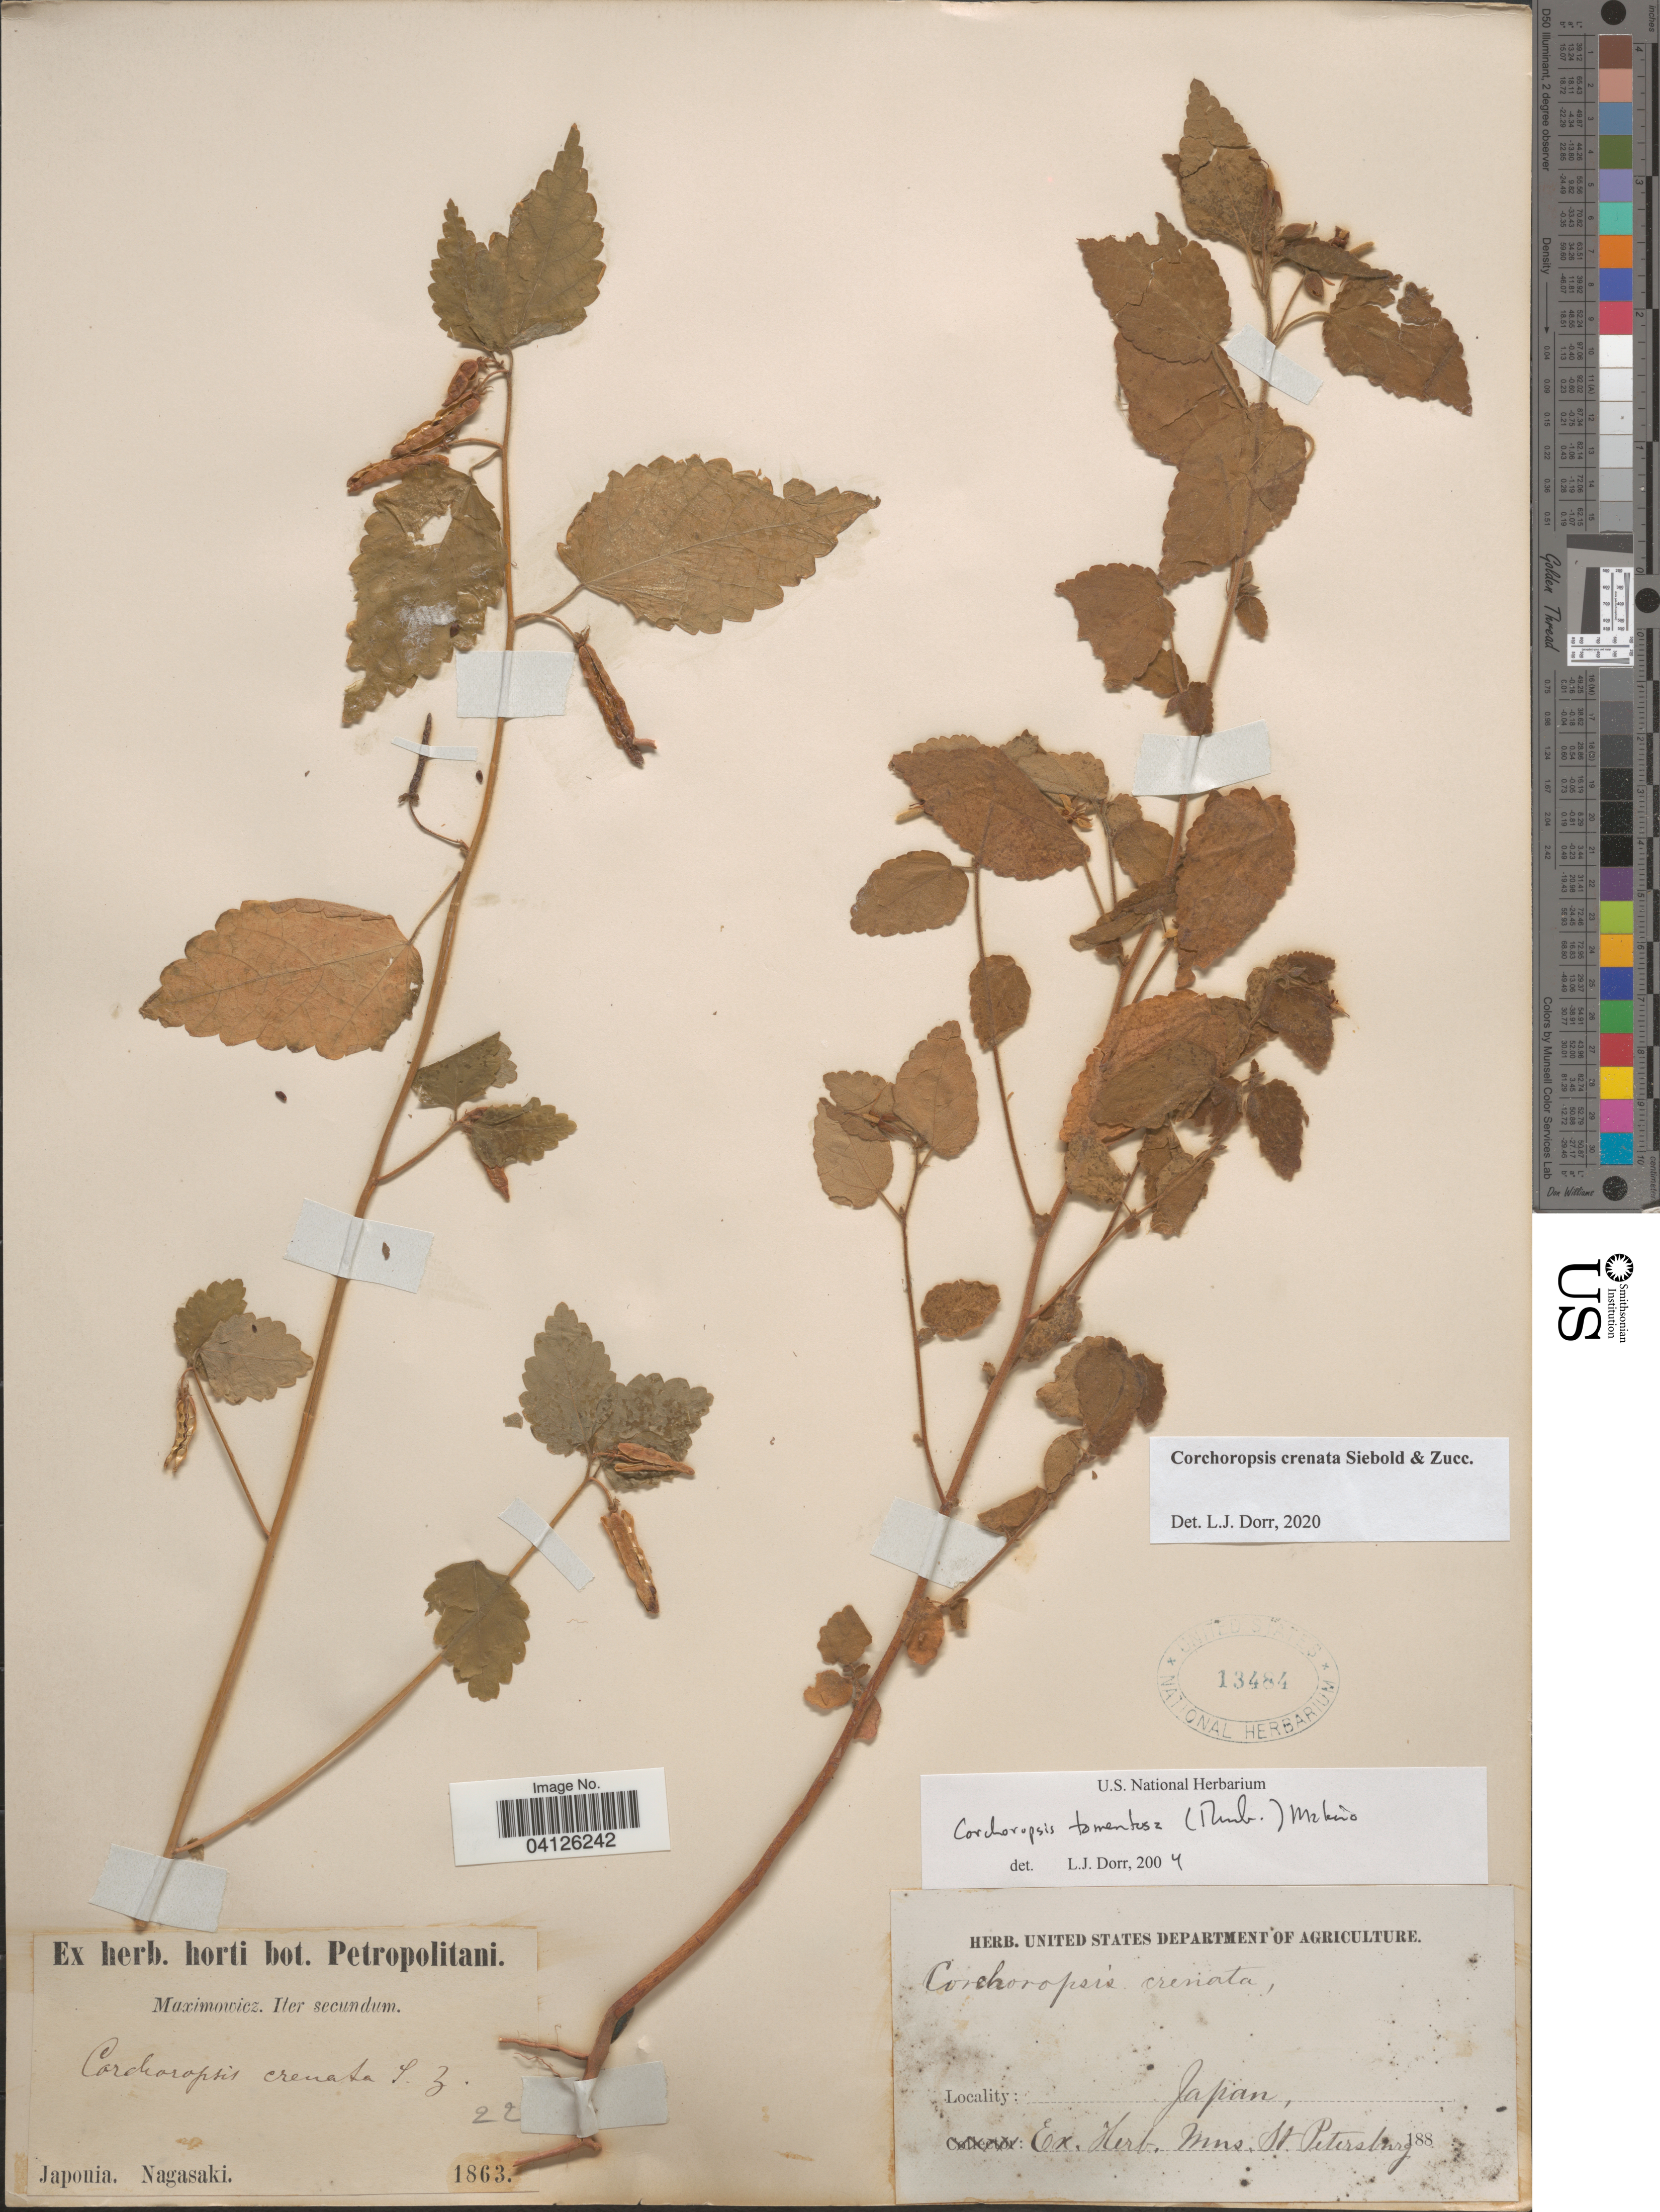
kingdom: Plantae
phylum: Tracheophyta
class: Magnoliopsida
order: Malvales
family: Malvaceae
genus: Corchoropsis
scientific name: Corchoropsis crenata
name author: Siebold & Zucc.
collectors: Maximowicz, --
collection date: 1863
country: Japan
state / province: Nagasaki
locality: Japonia.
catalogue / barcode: US 13484